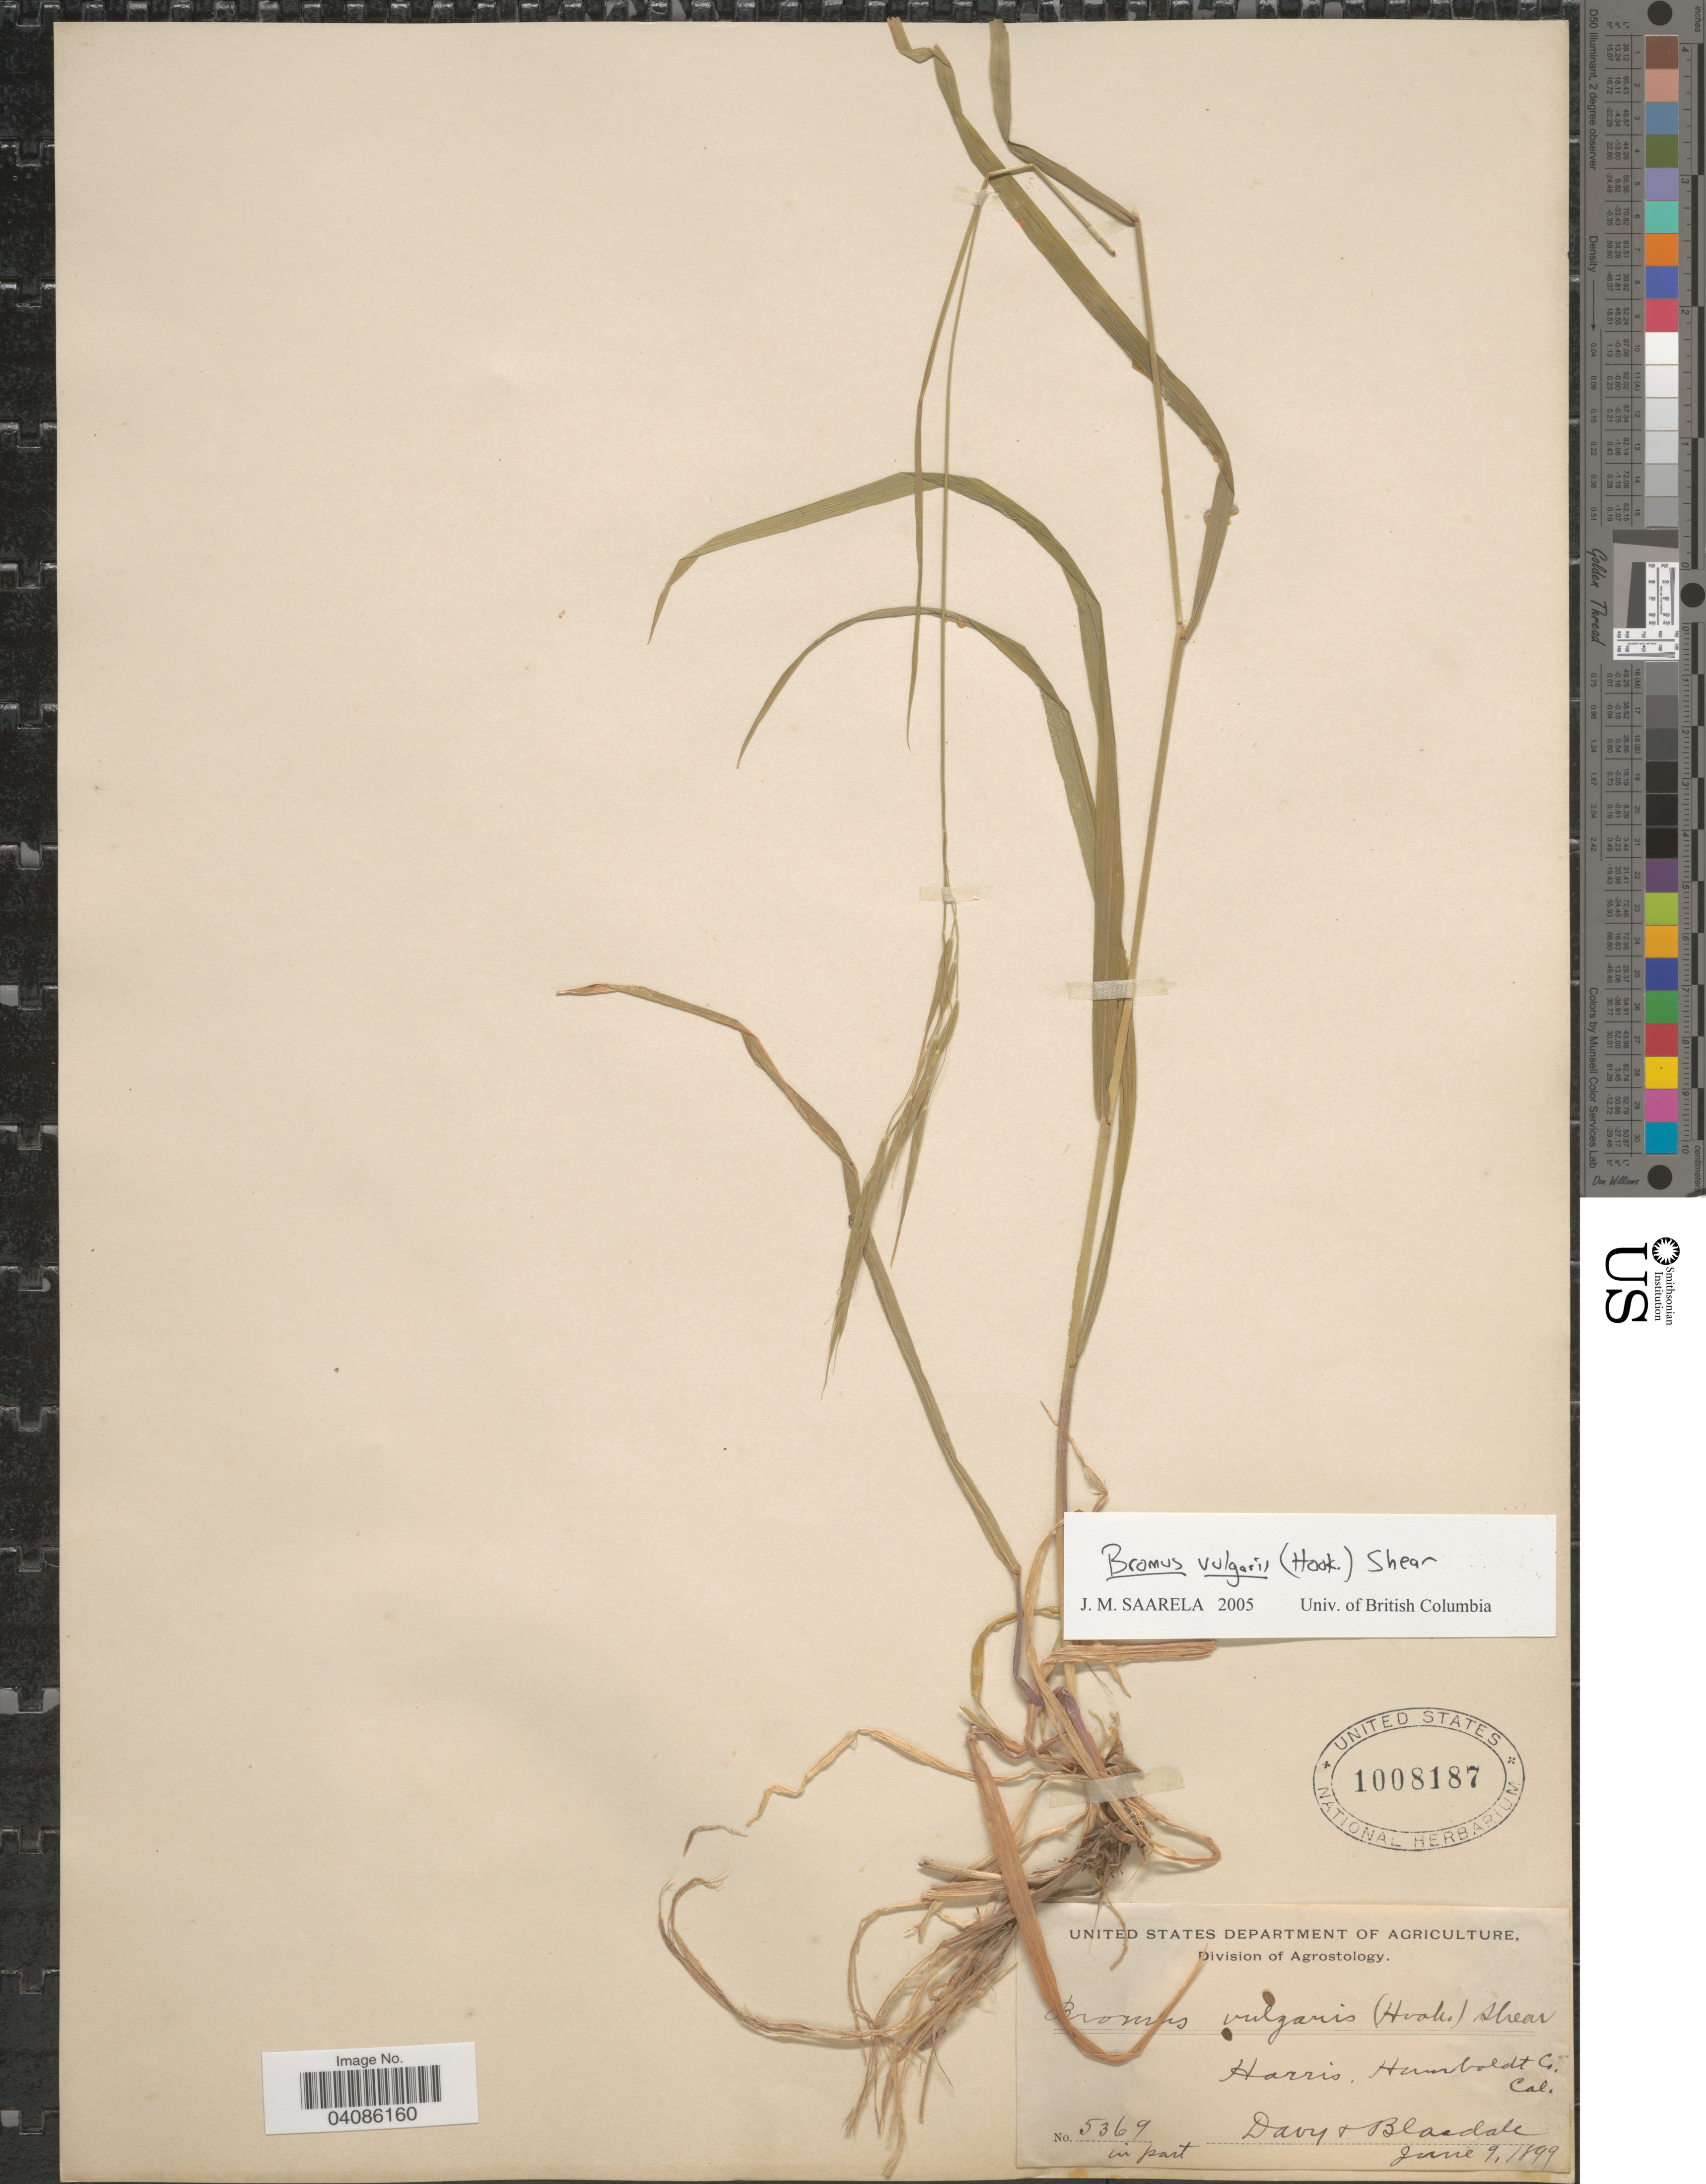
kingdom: Plantae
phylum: Tracheophyta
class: Liliopsida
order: Poales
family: Poaceae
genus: Bromus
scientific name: Bromus texensis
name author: (Shear) Hitchc.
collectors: Davy & Blasdale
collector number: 5369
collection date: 1899-06-09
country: United States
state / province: California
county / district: Humboldt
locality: Harris, Humboldt Co.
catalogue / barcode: US 1008187